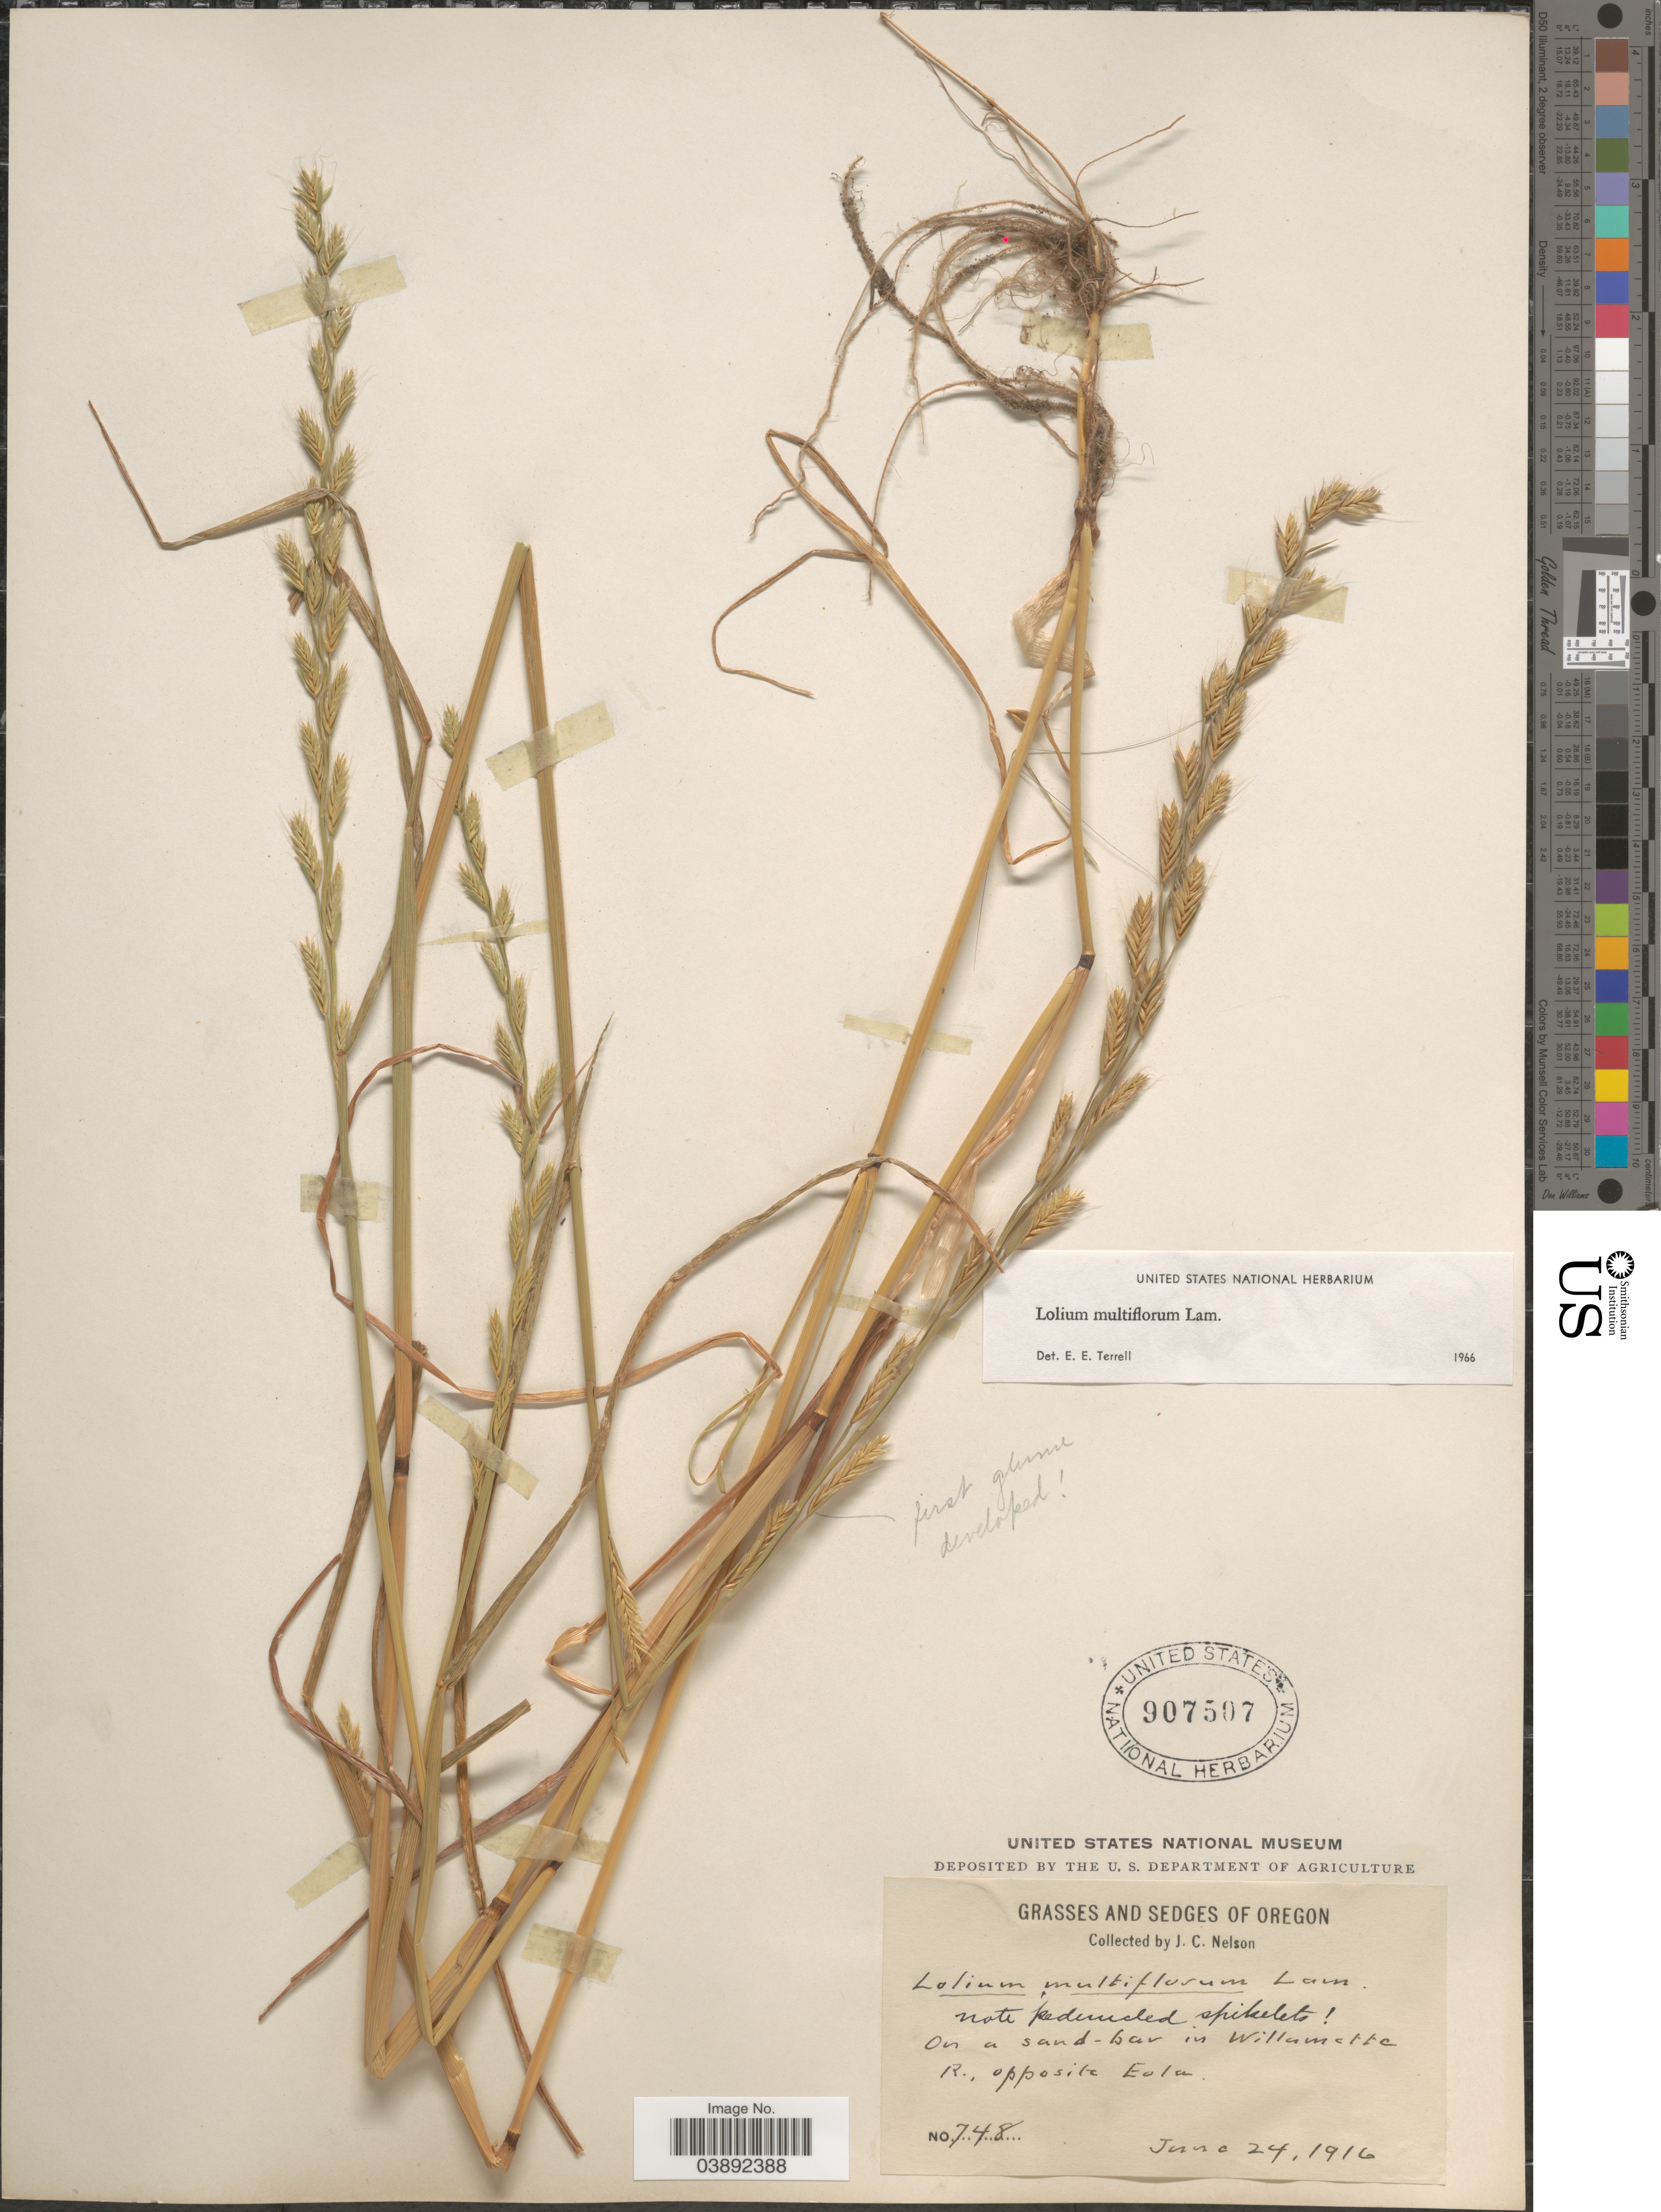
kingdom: Plantae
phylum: Tracheophyta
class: Liliopsida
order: Poales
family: Poaceae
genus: Lolium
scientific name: Lolium multiflorum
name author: Lam.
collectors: J. C. Nelson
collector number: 748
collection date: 1916-06-24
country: United States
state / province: Oregon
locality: In Willamettte R., opposite Eola.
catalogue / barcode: US 907507